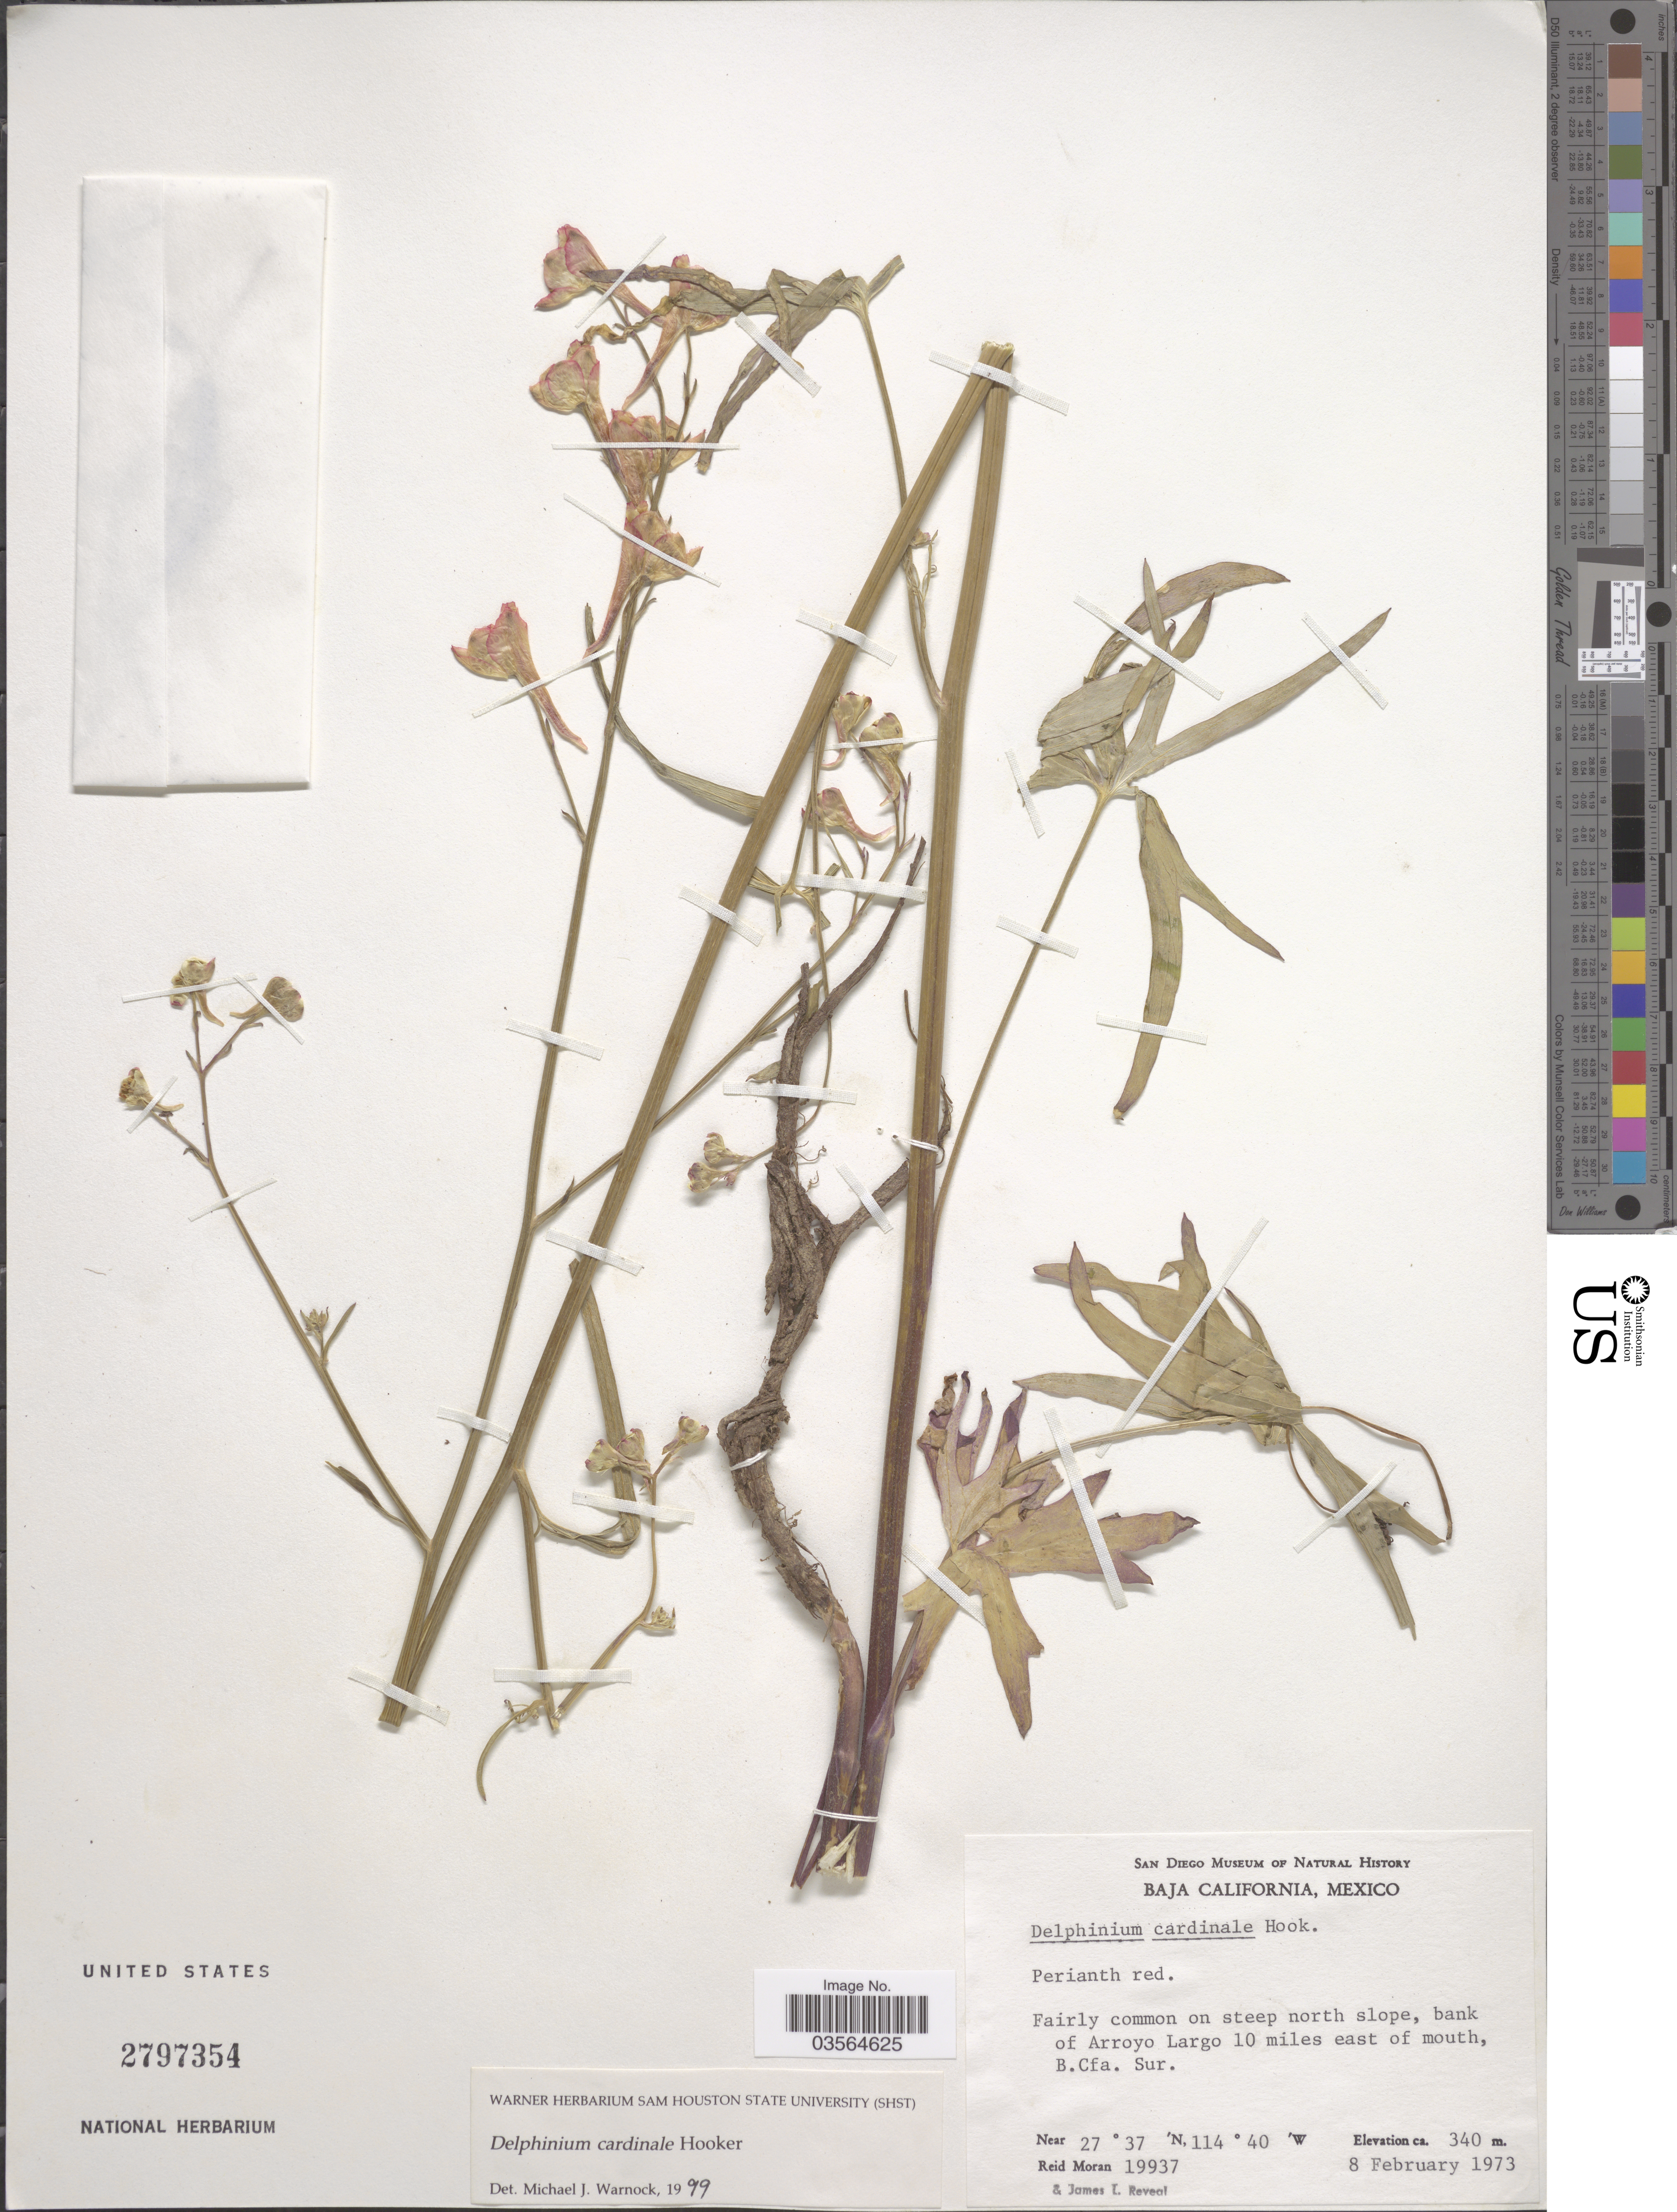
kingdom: Plantae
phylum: Tracheophyta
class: Magnoliopsida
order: Ranunculales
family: Ranunculaceae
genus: Delphinium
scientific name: Delphinium cardinale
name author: Hook.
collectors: R. V. Moran & J. L. Reveal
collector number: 19937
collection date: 1973-02-08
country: Mexico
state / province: Baja California Sur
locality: Bank of Arroyo Largo 10 miles east of mouth.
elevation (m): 340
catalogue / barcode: US 2797354